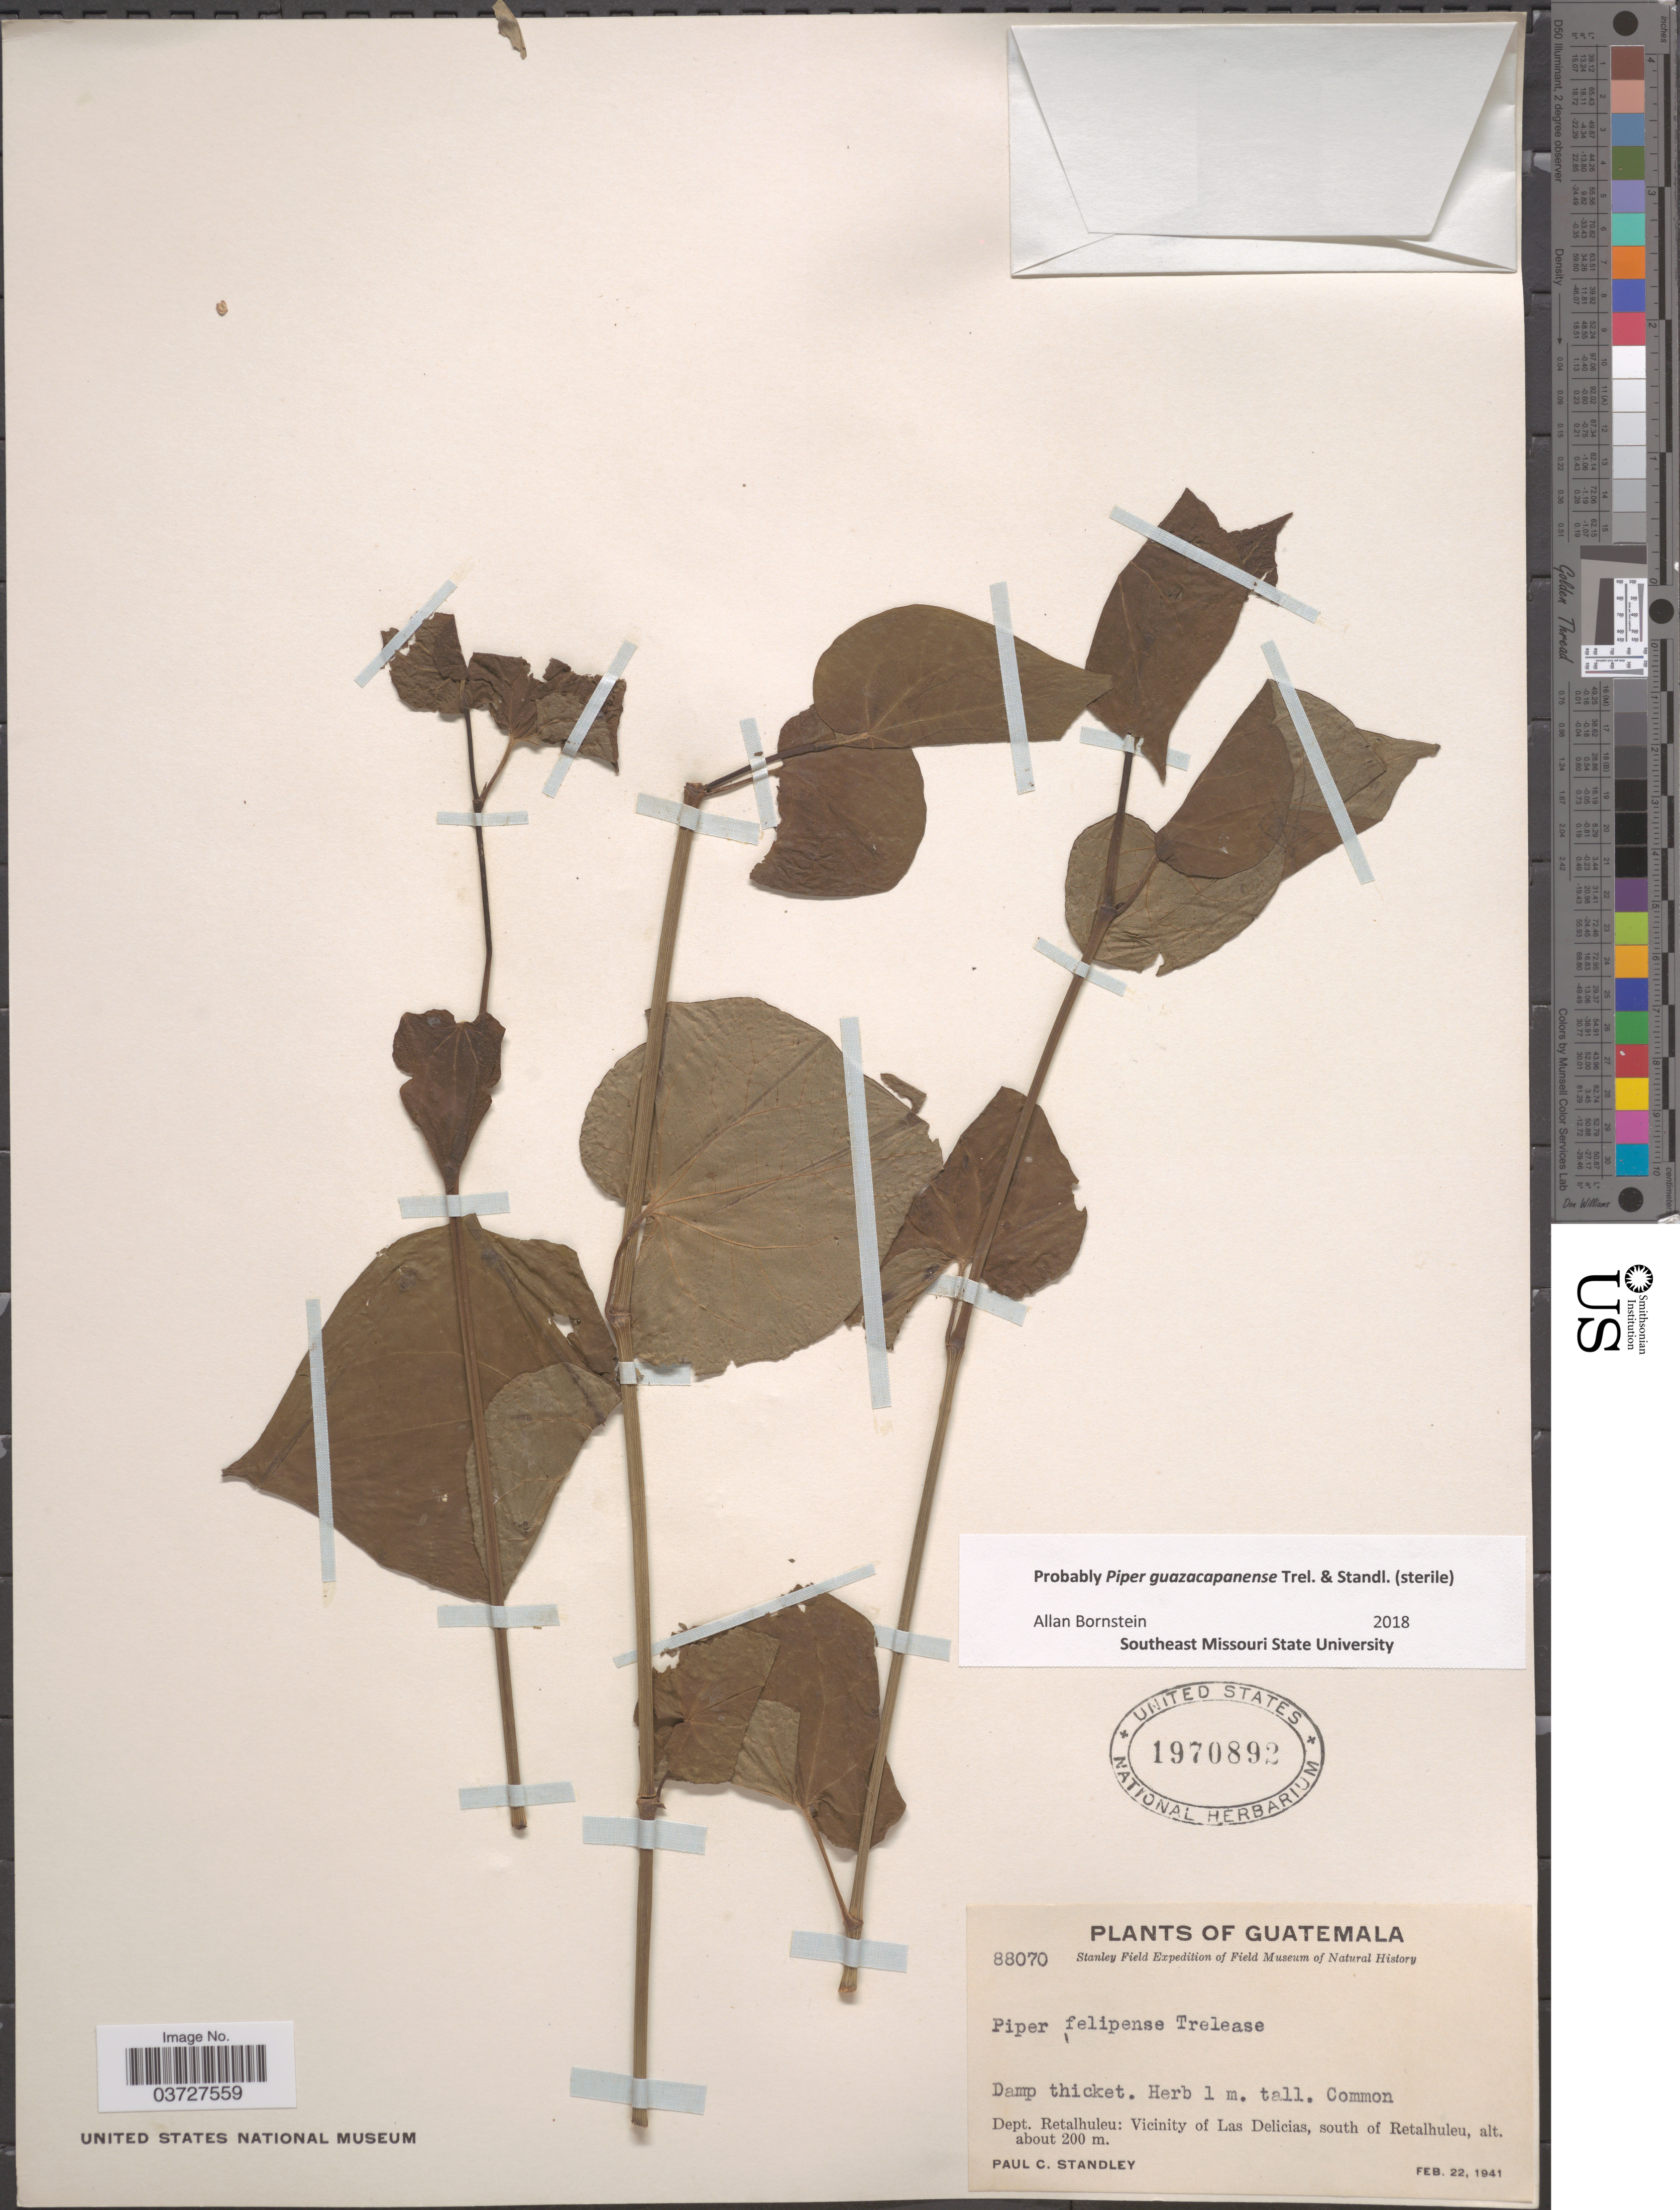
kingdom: Plantae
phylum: Tracheophyta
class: Magnoliopsida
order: Piperales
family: Piperaceae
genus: Piper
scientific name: Piper guazacapanense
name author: Trel. & Standl.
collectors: P. C. Standley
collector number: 88070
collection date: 1941-02-22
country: Guatemala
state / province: Retalhuleu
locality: Dept. Retalhuleu: Vicinity of Las Delicias, south of Retalhuleu.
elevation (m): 200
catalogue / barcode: US 1970892